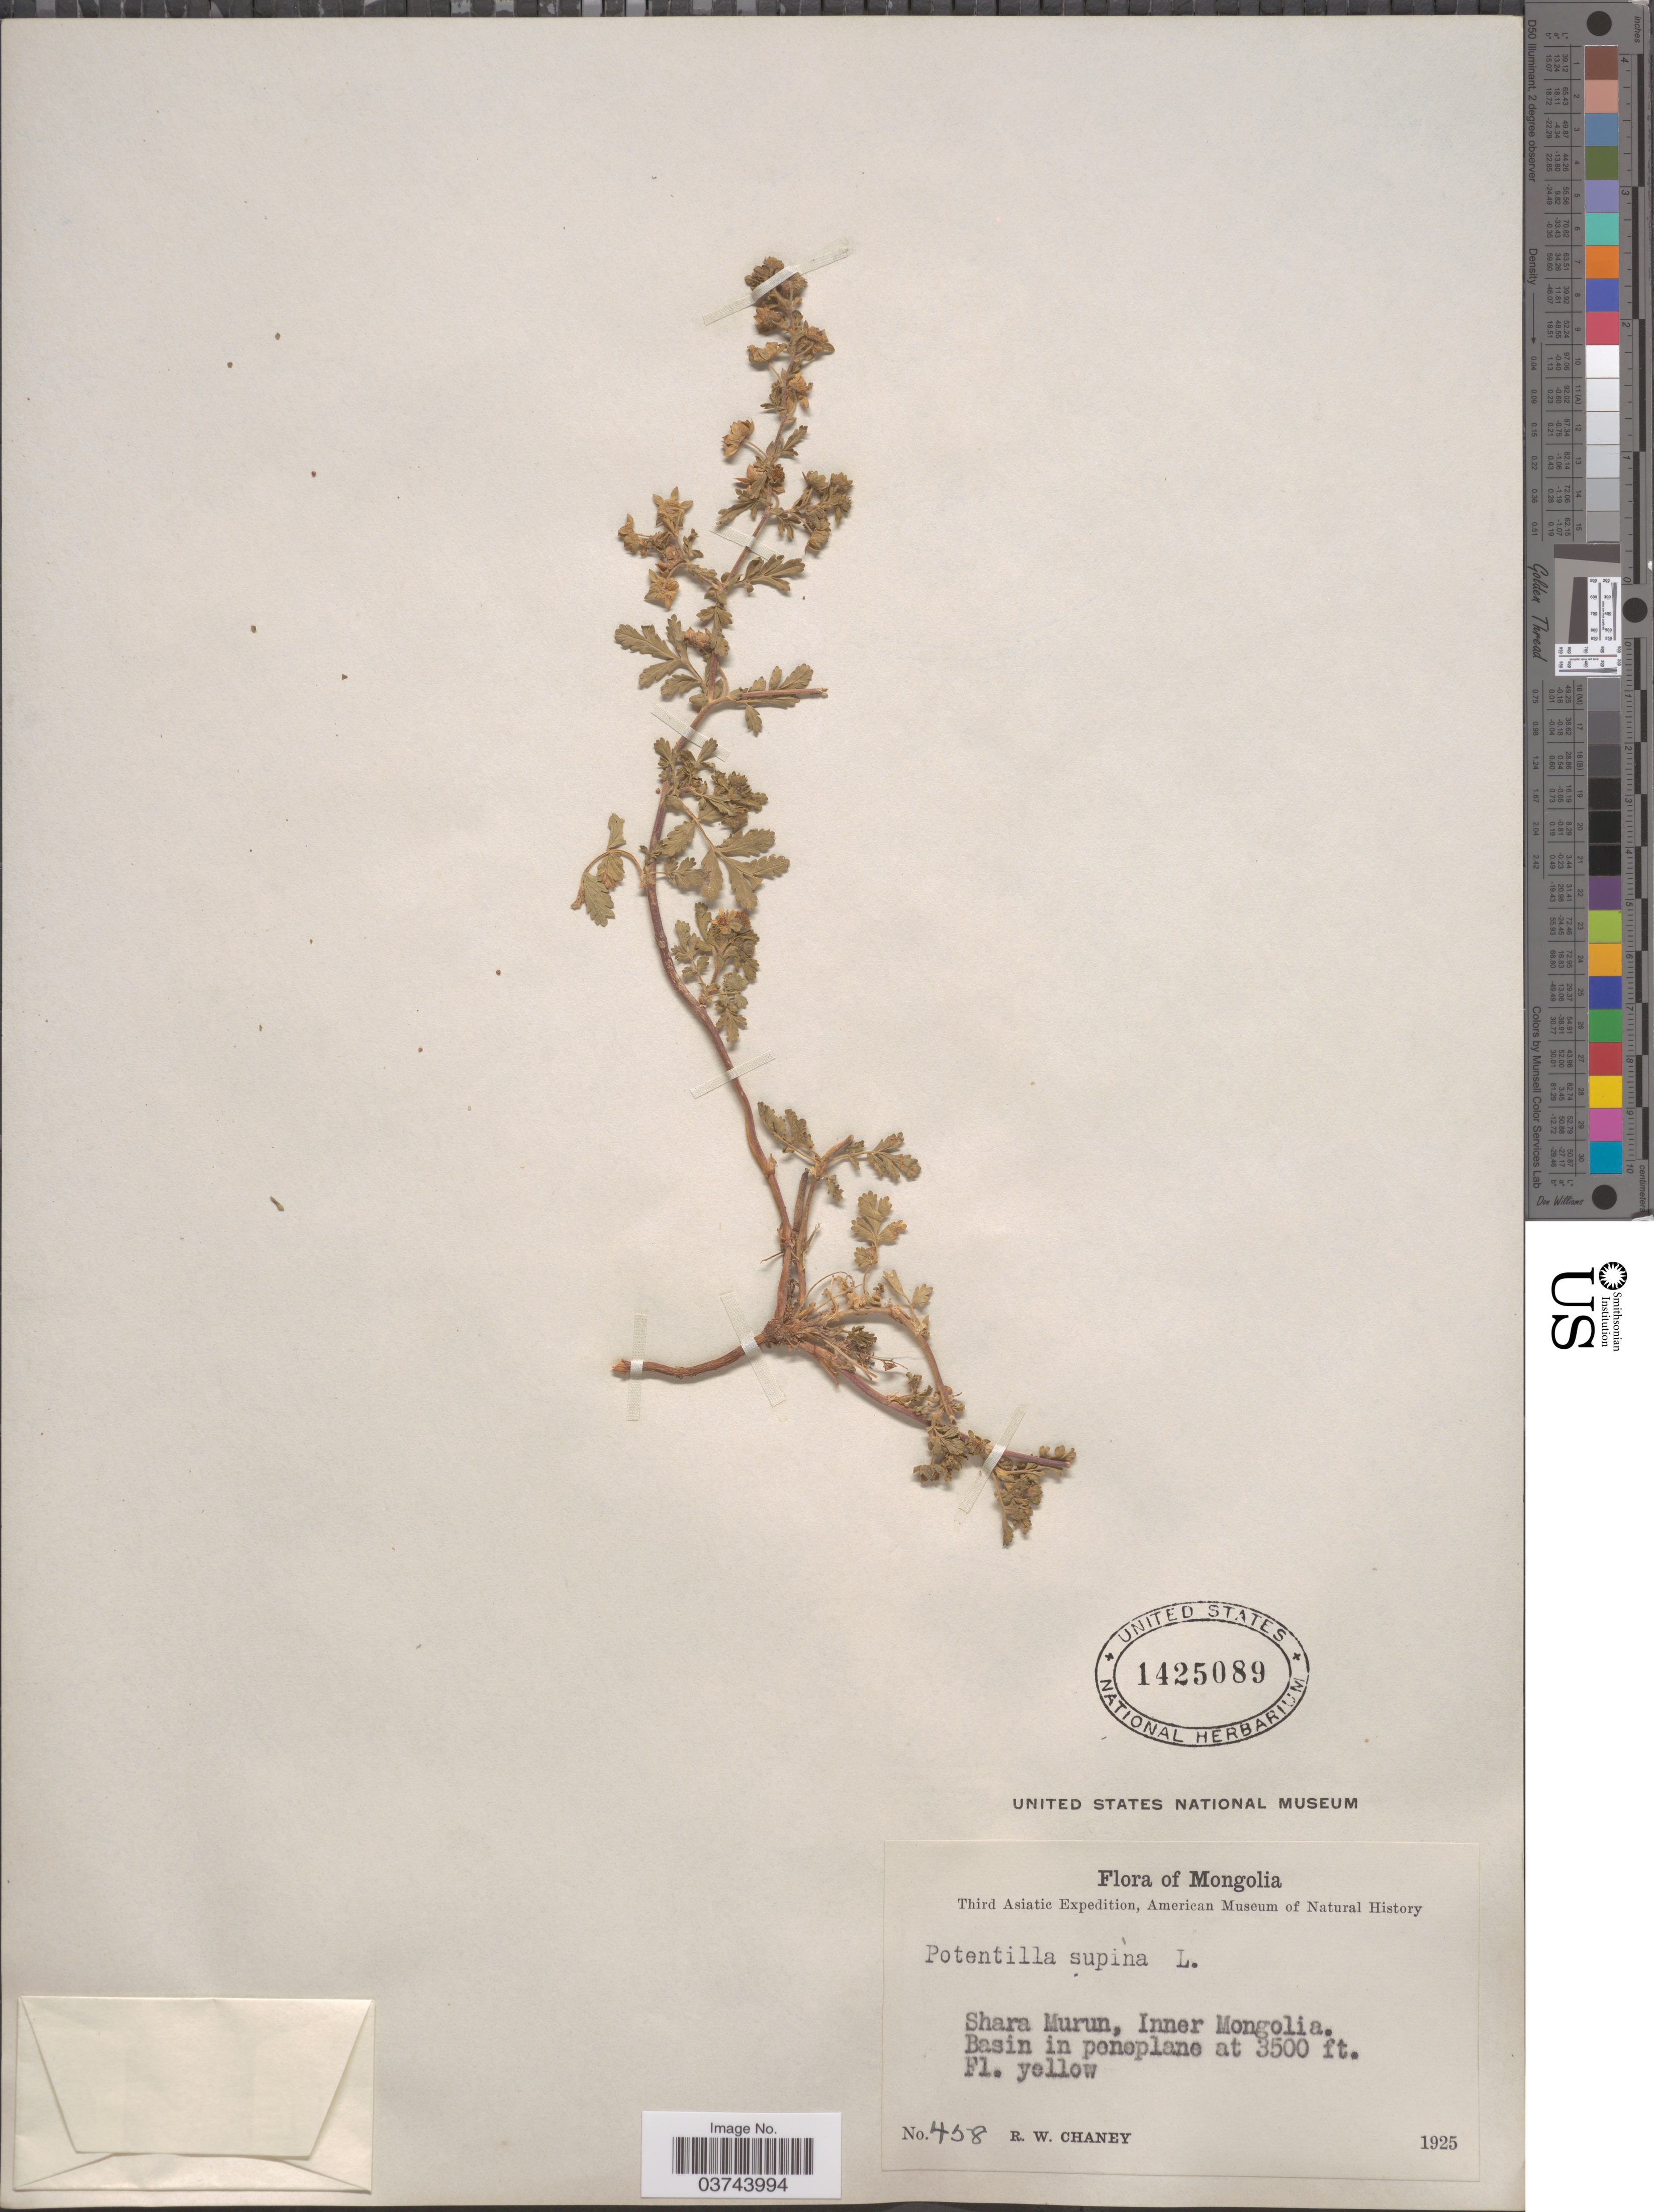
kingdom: Plantae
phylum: Tracheophyta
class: Magnoliopsida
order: Rosales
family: Rosaceae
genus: Potentilla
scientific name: Potentilla supina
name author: L.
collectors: R. Chaney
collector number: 458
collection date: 1925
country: China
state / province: Nei Monggol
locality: Shara Murun, Inner Mongolia.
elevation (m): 1067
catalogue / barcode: US 1425089